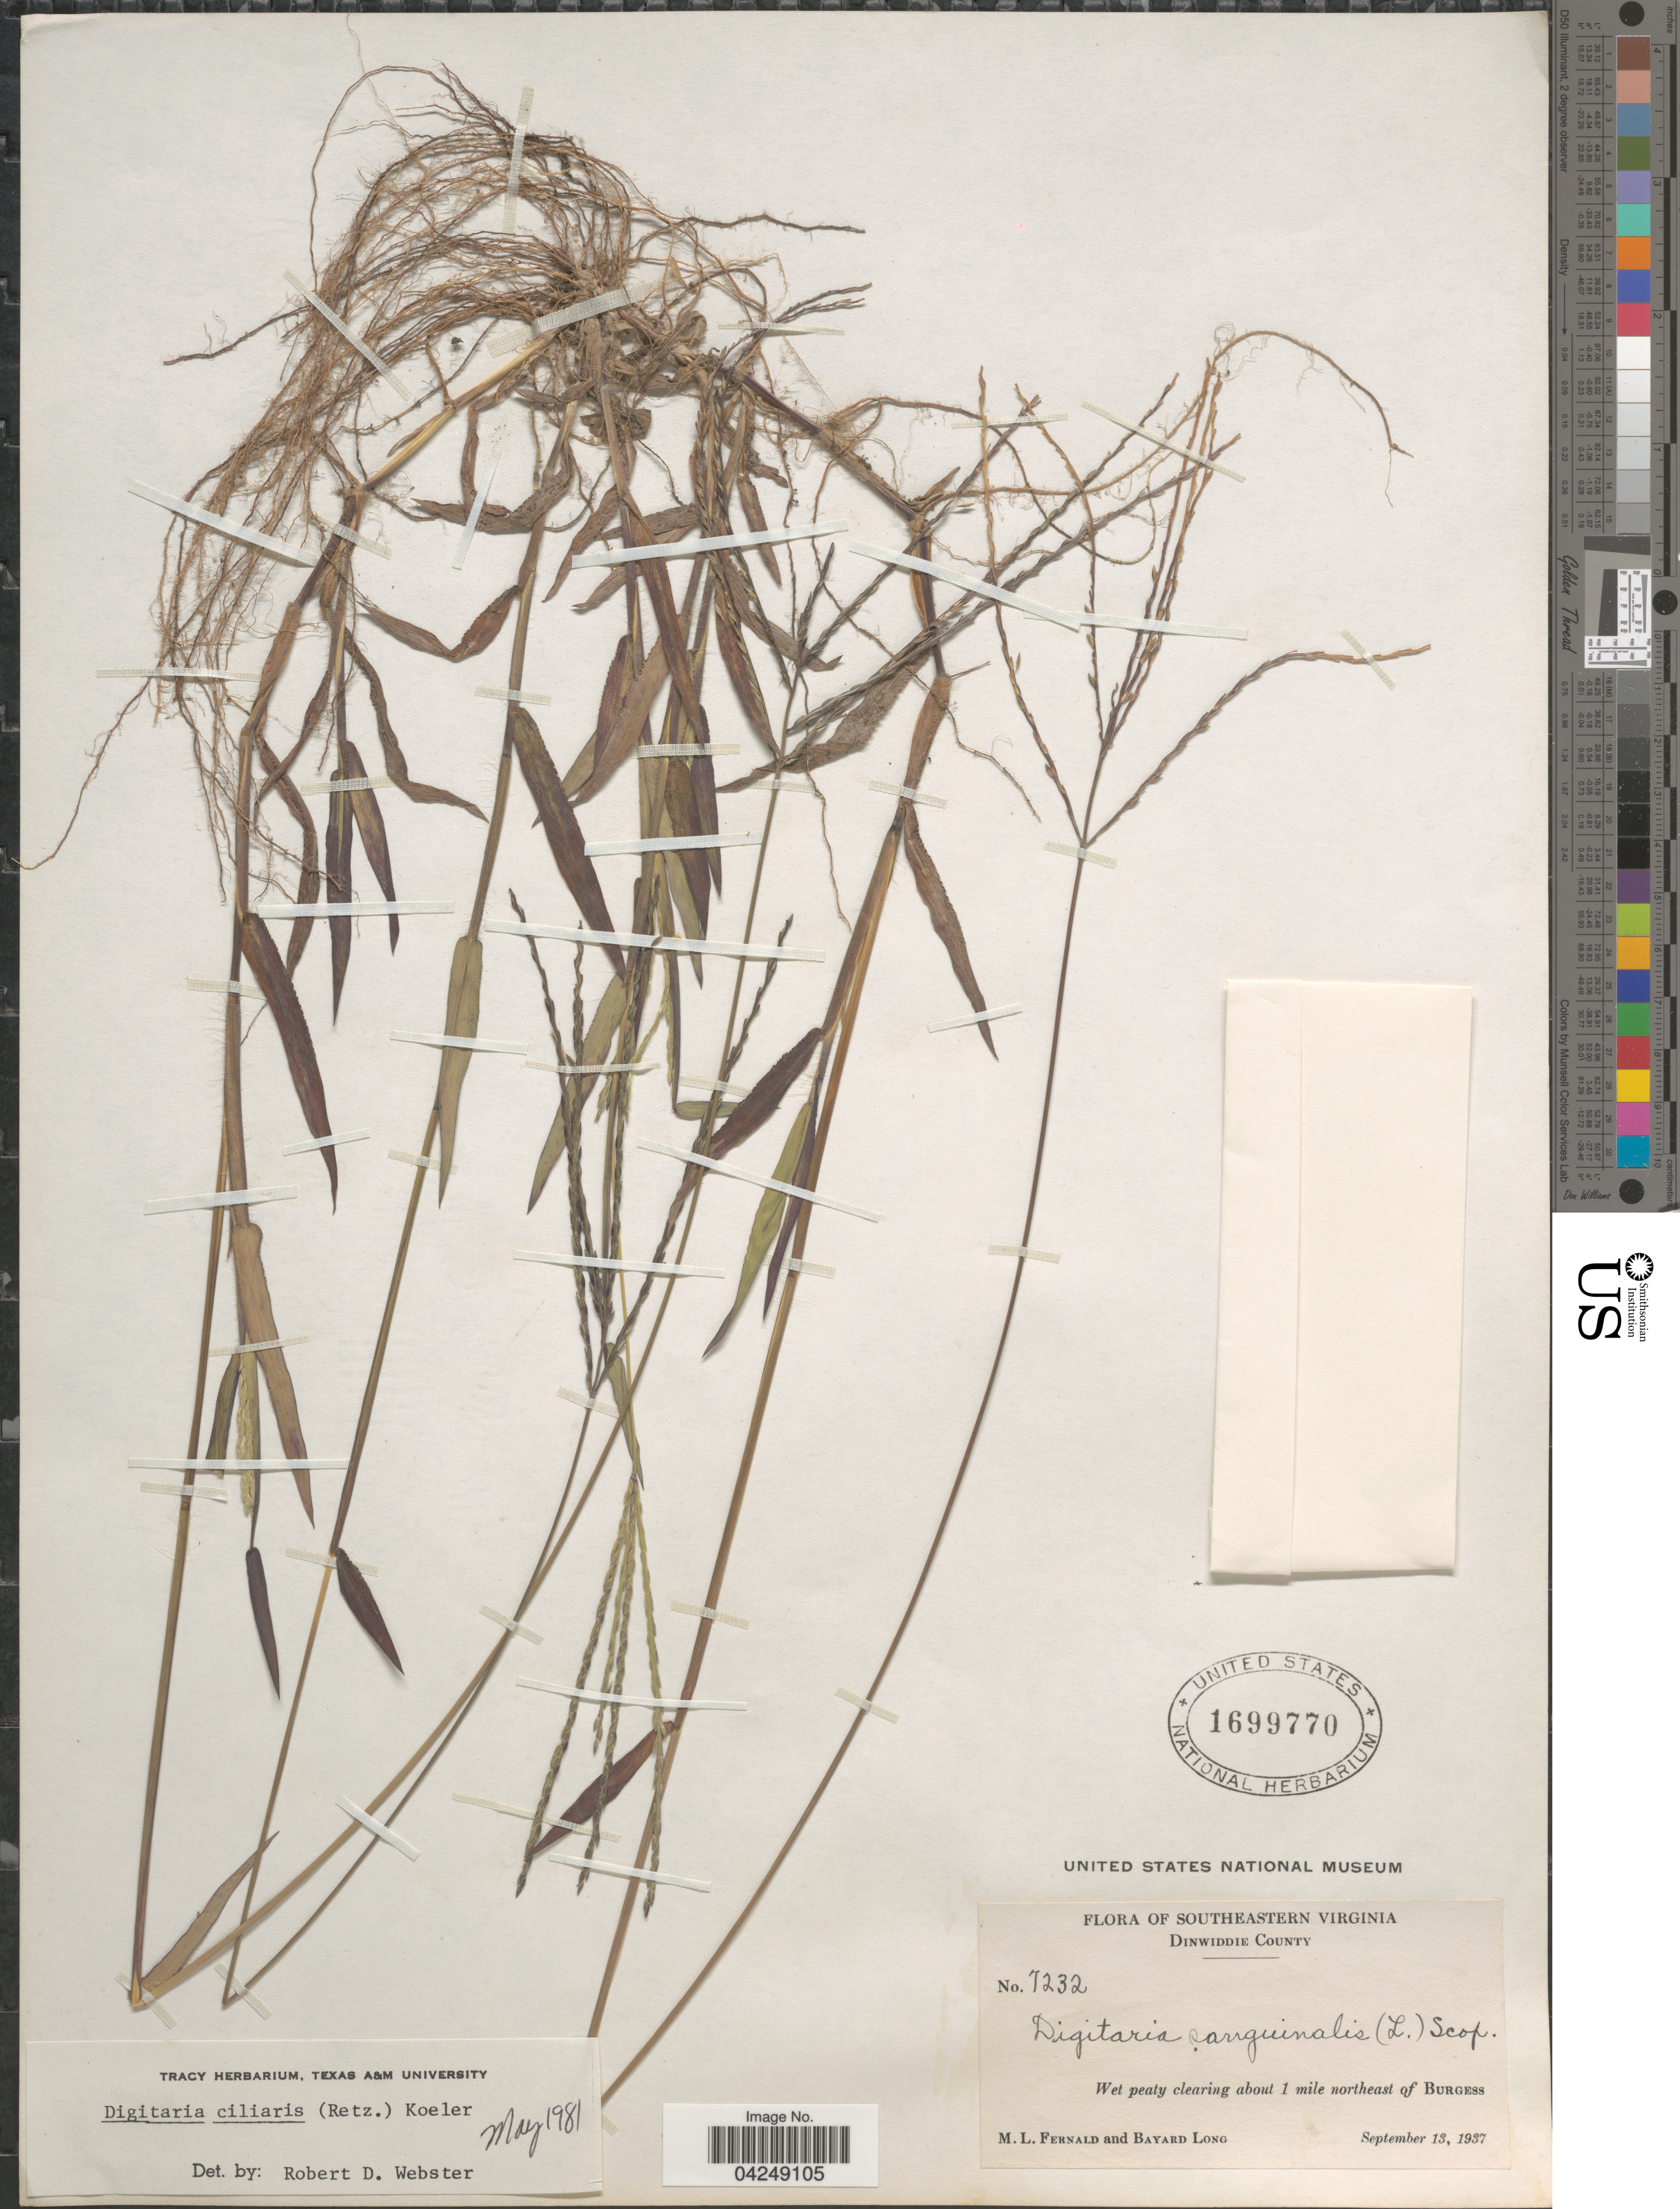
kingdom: Plantae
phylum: Tracheophyta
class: Liliopsida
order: Poales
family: Poaceae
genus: Digitaria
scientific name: Digitaria ciliaris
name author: (Retz.) Koeler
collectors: M. L. Fernald & B. Long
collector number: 7232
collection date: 1937-09-13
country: United States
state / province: Virginia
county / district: Dinwiddie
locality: Southeastern Virginia. Dinwiddie County. Wet peaty clearing about 1 mile northeast of Burgess.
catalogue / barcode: US 1699770